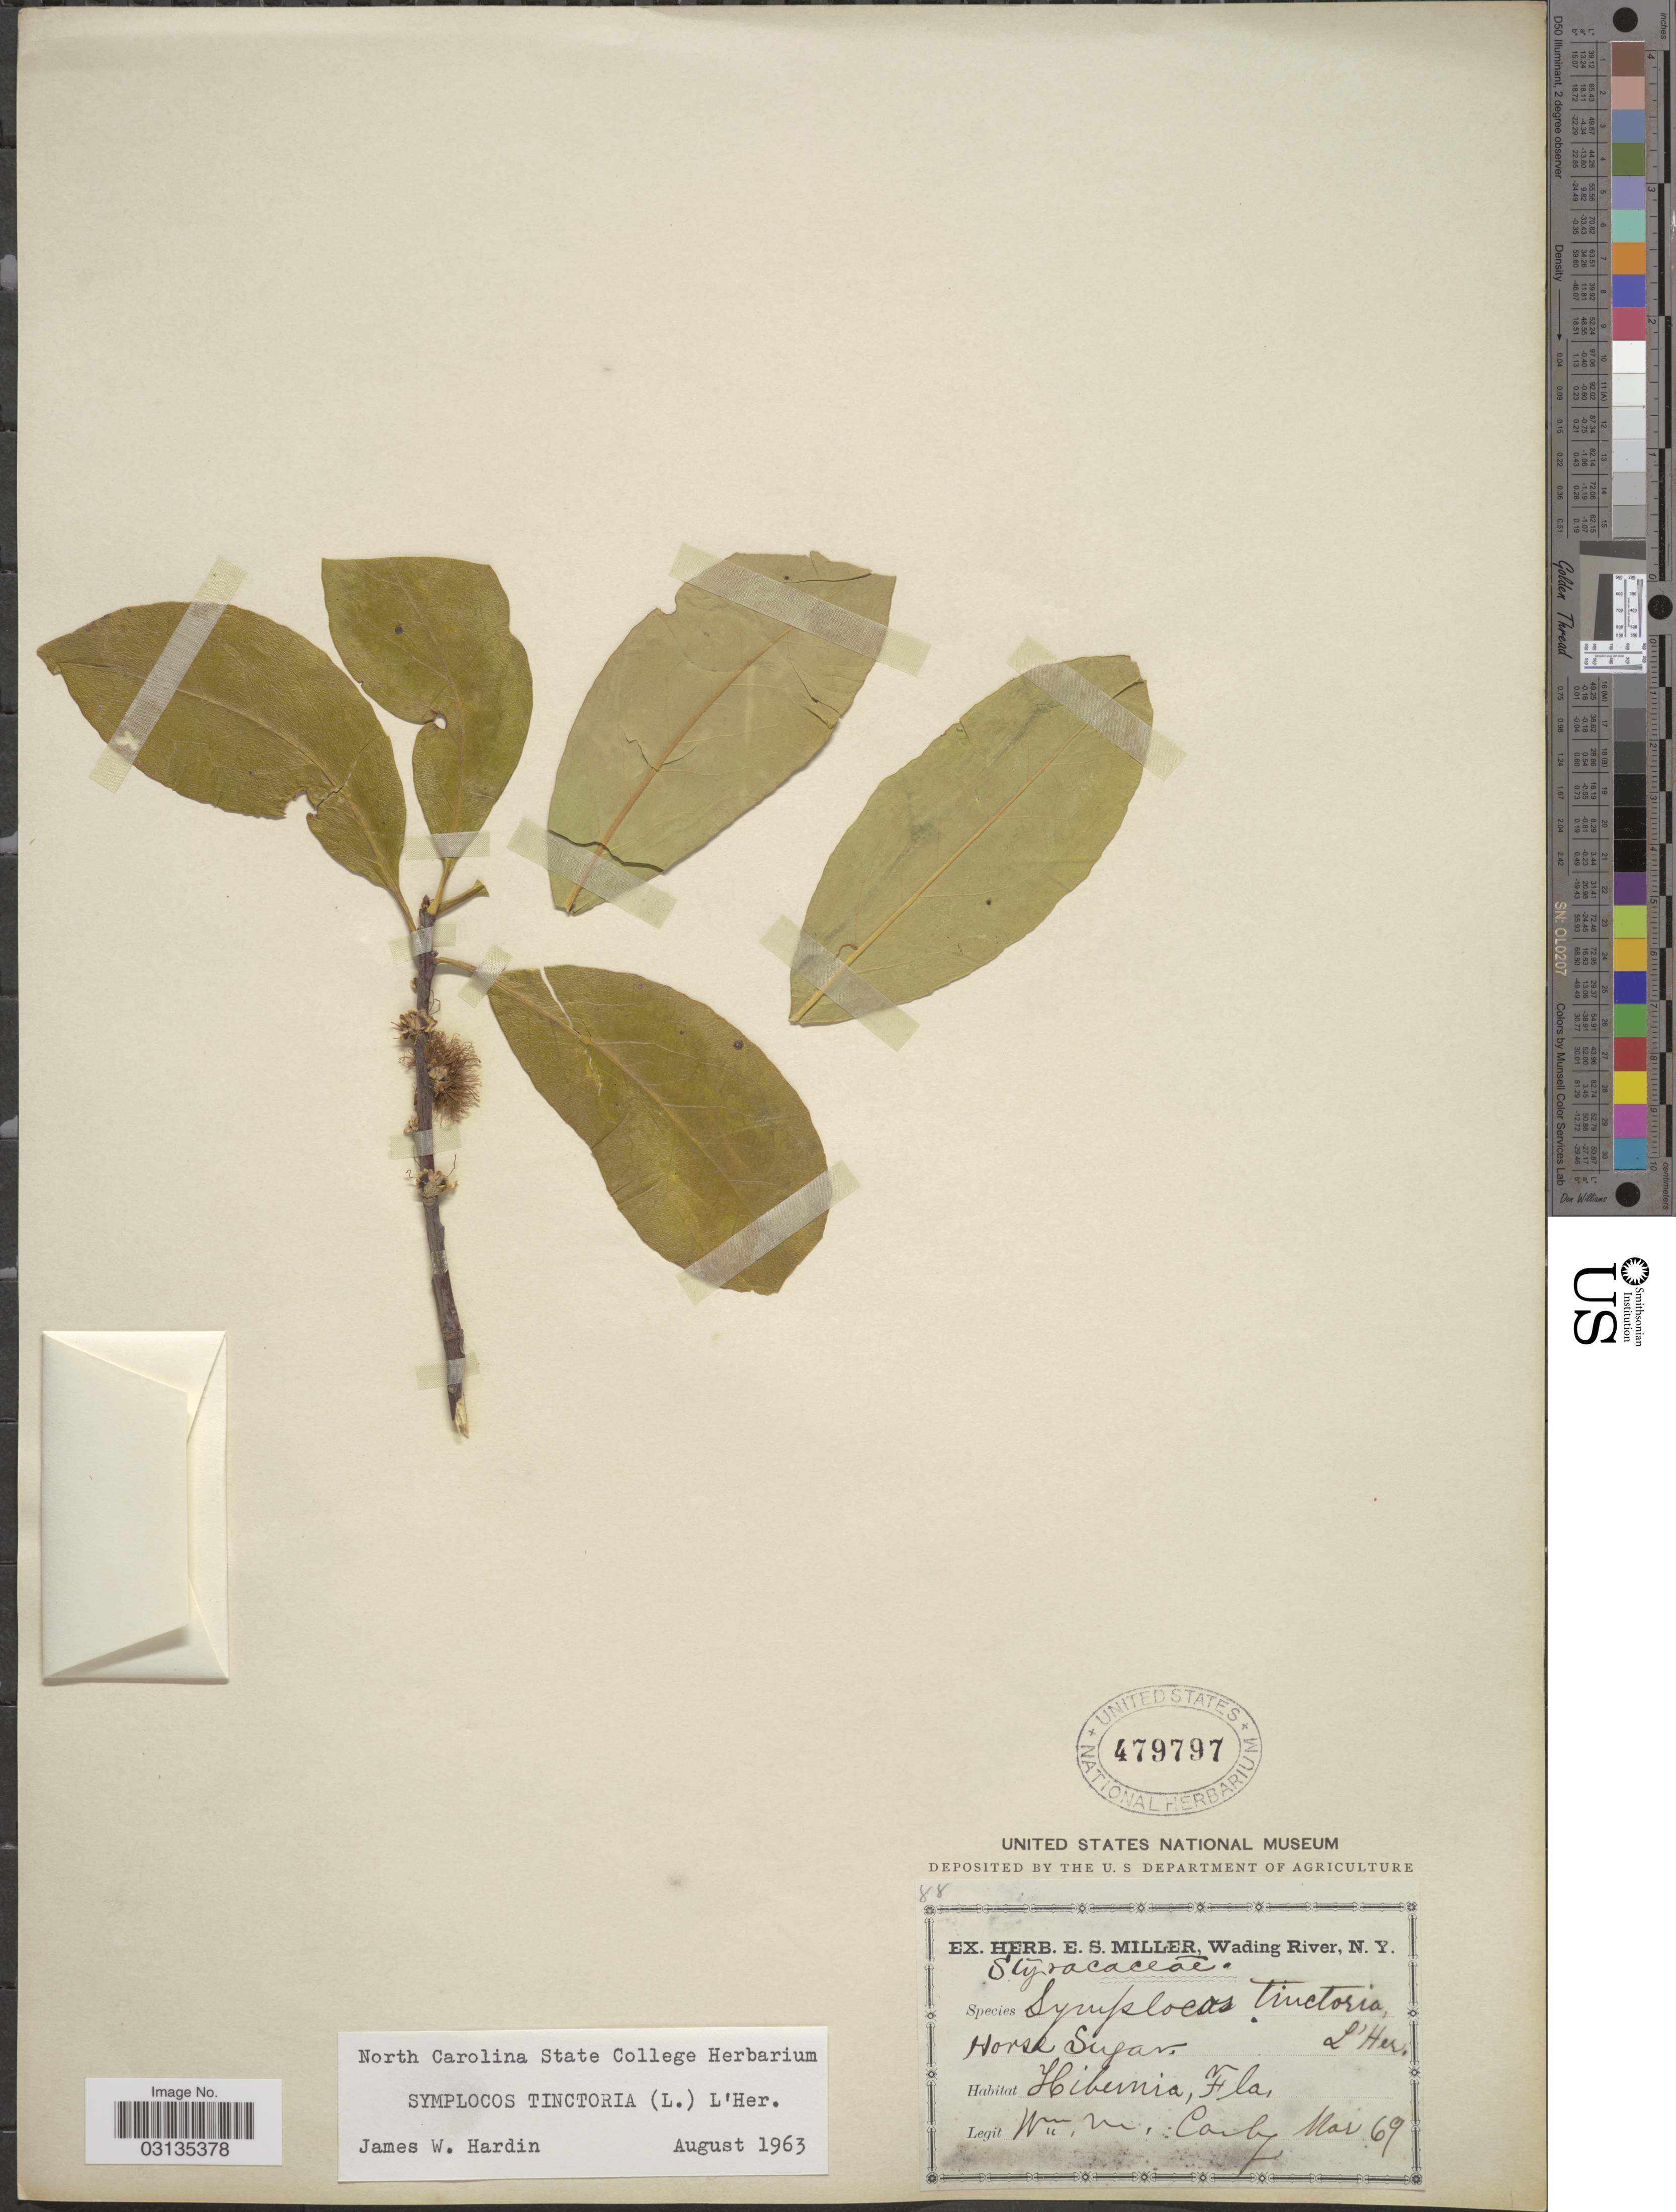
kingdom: Plantae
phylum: Tracheophyta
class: Magnoliopsida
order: Ericales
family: Symplocaceae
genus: Symplocos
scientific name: Symplocos tinctoria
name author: (L.) L'Hér.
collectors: W. M. Canby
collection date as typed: Transcribed d/m/y: /3/69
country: United States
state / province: Florida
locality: Hibernia.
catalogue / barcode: US 479797